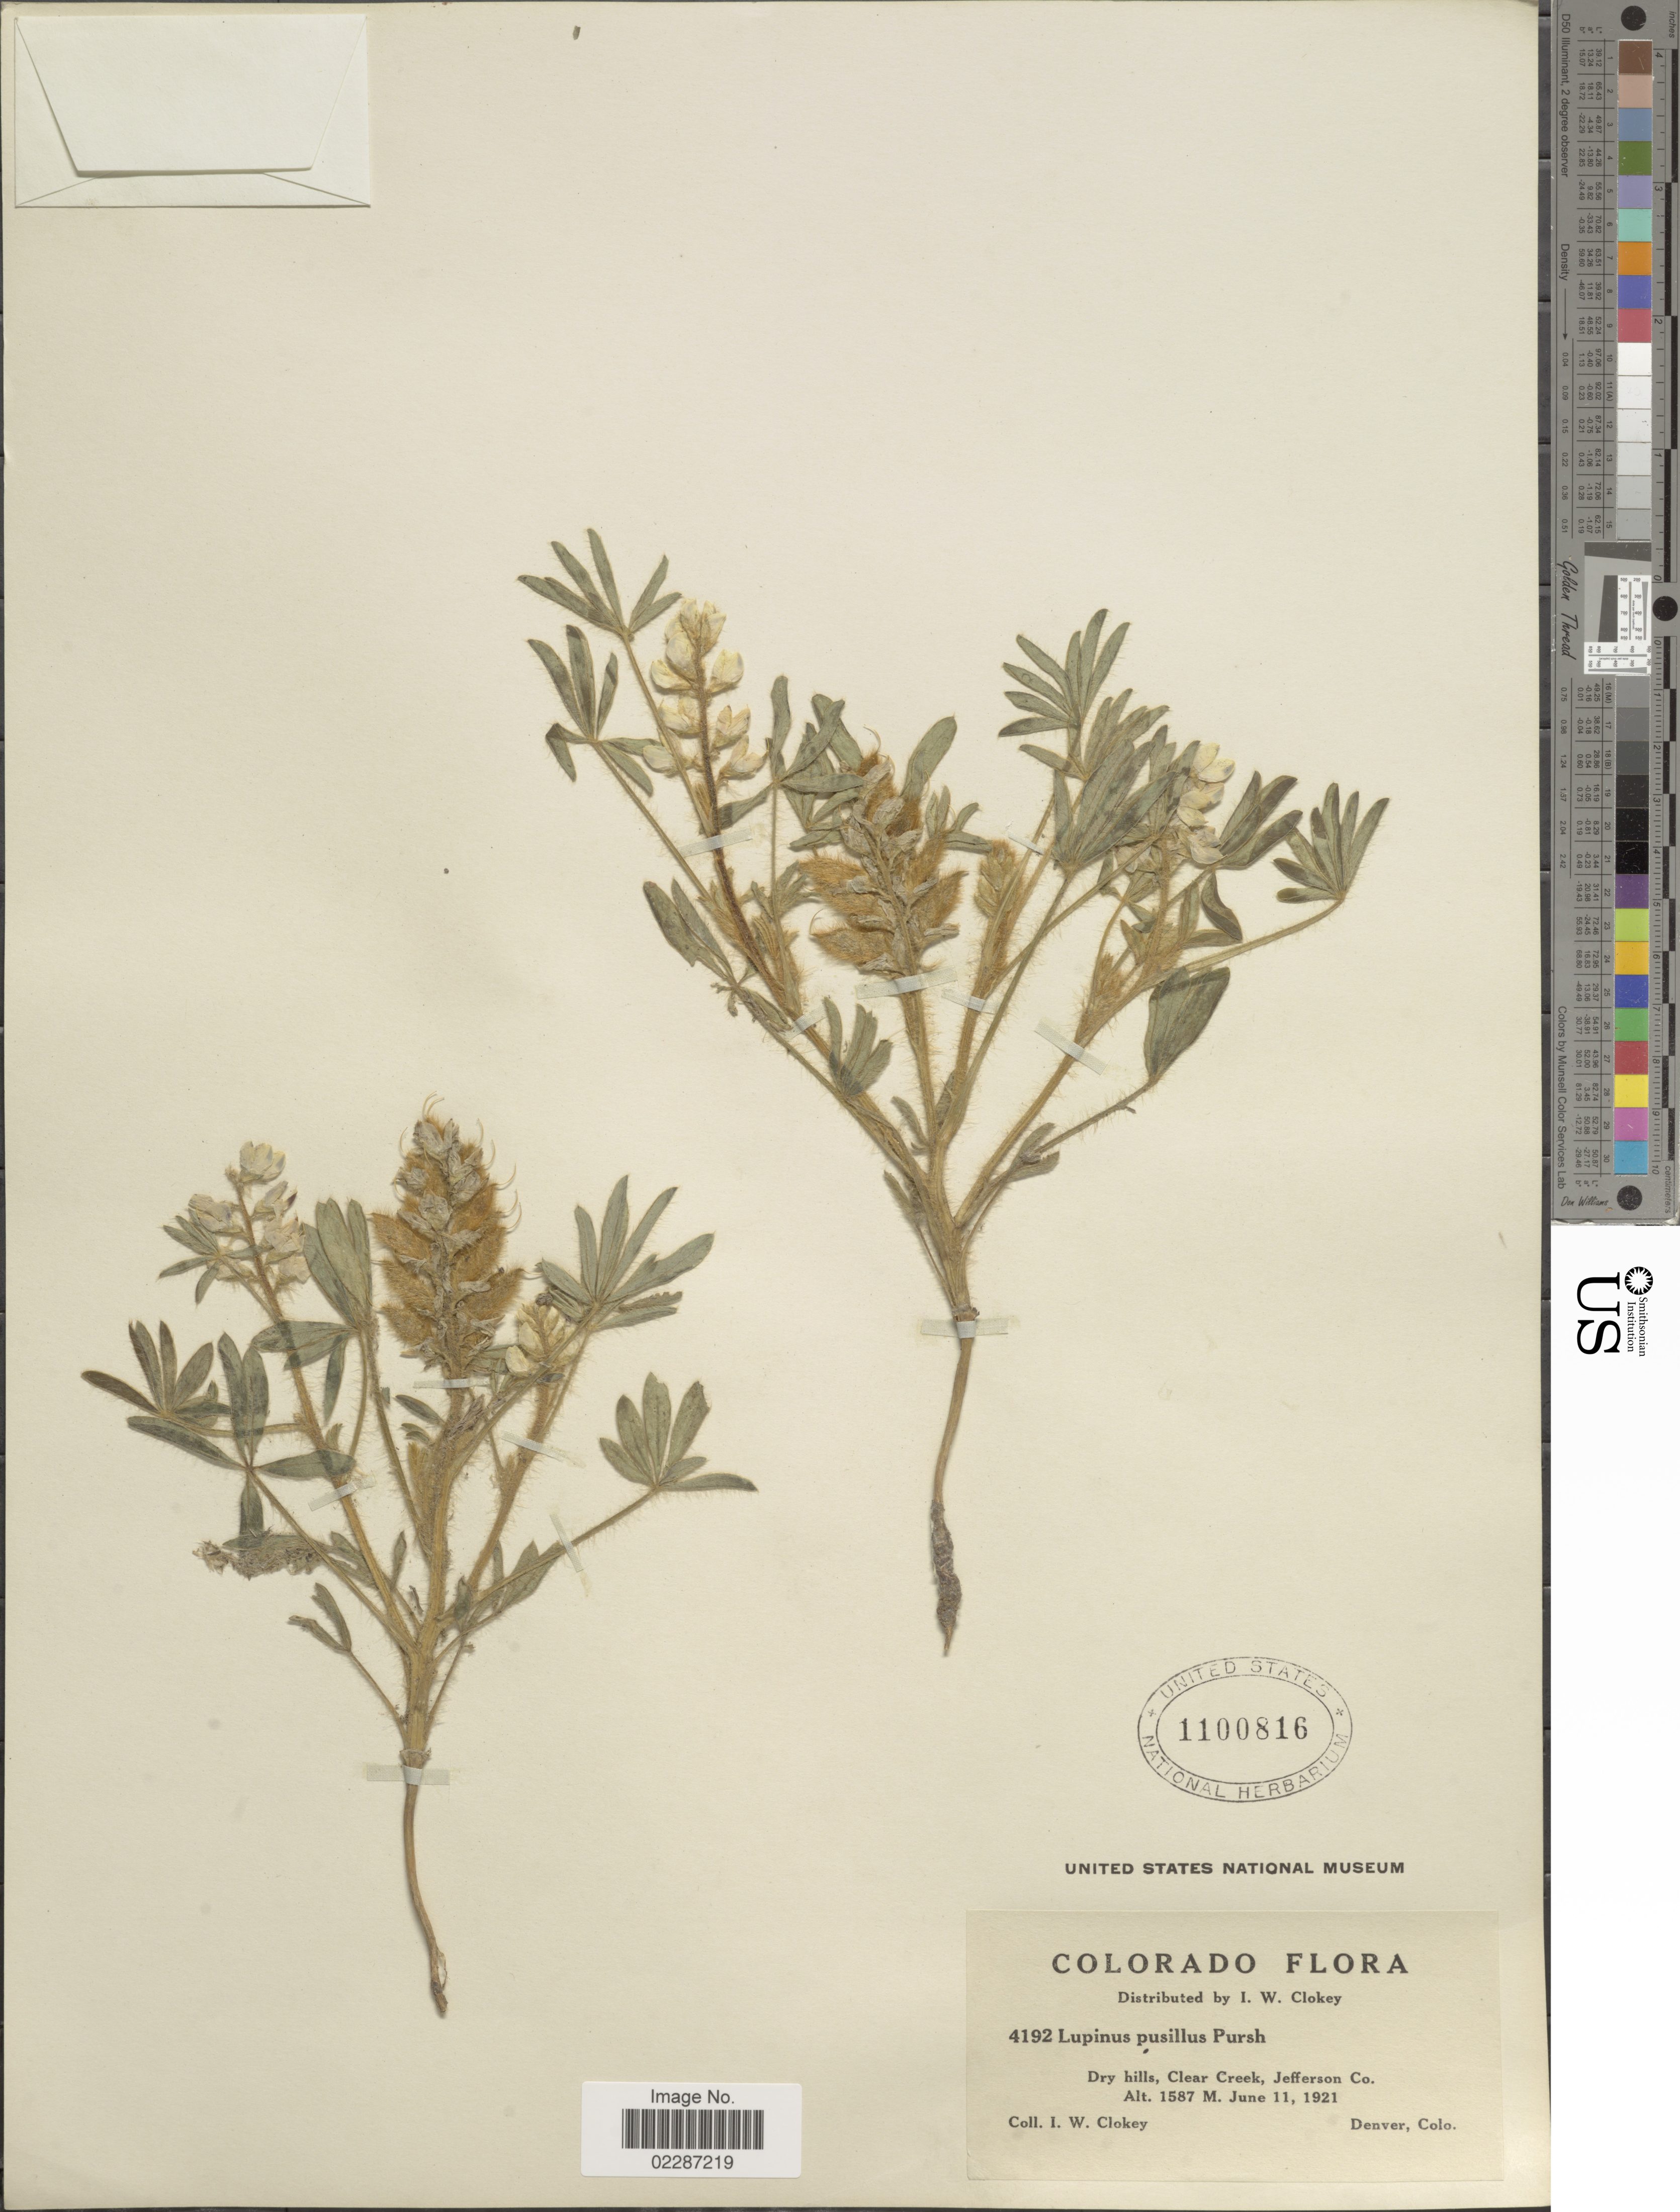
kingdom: Plantae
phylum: Tracheophyta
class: Magnoliopsida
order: Fabales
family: Fabaceae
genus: Lupinus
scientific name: Lupinus pusillus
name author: Pursh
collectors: I. W. Clokey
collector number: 4192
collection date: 1921-06-11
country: United States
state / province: Colorado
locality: Dry hills, Clear Creek, Jefferson Co.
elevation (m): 1587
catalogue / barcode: US 1100816